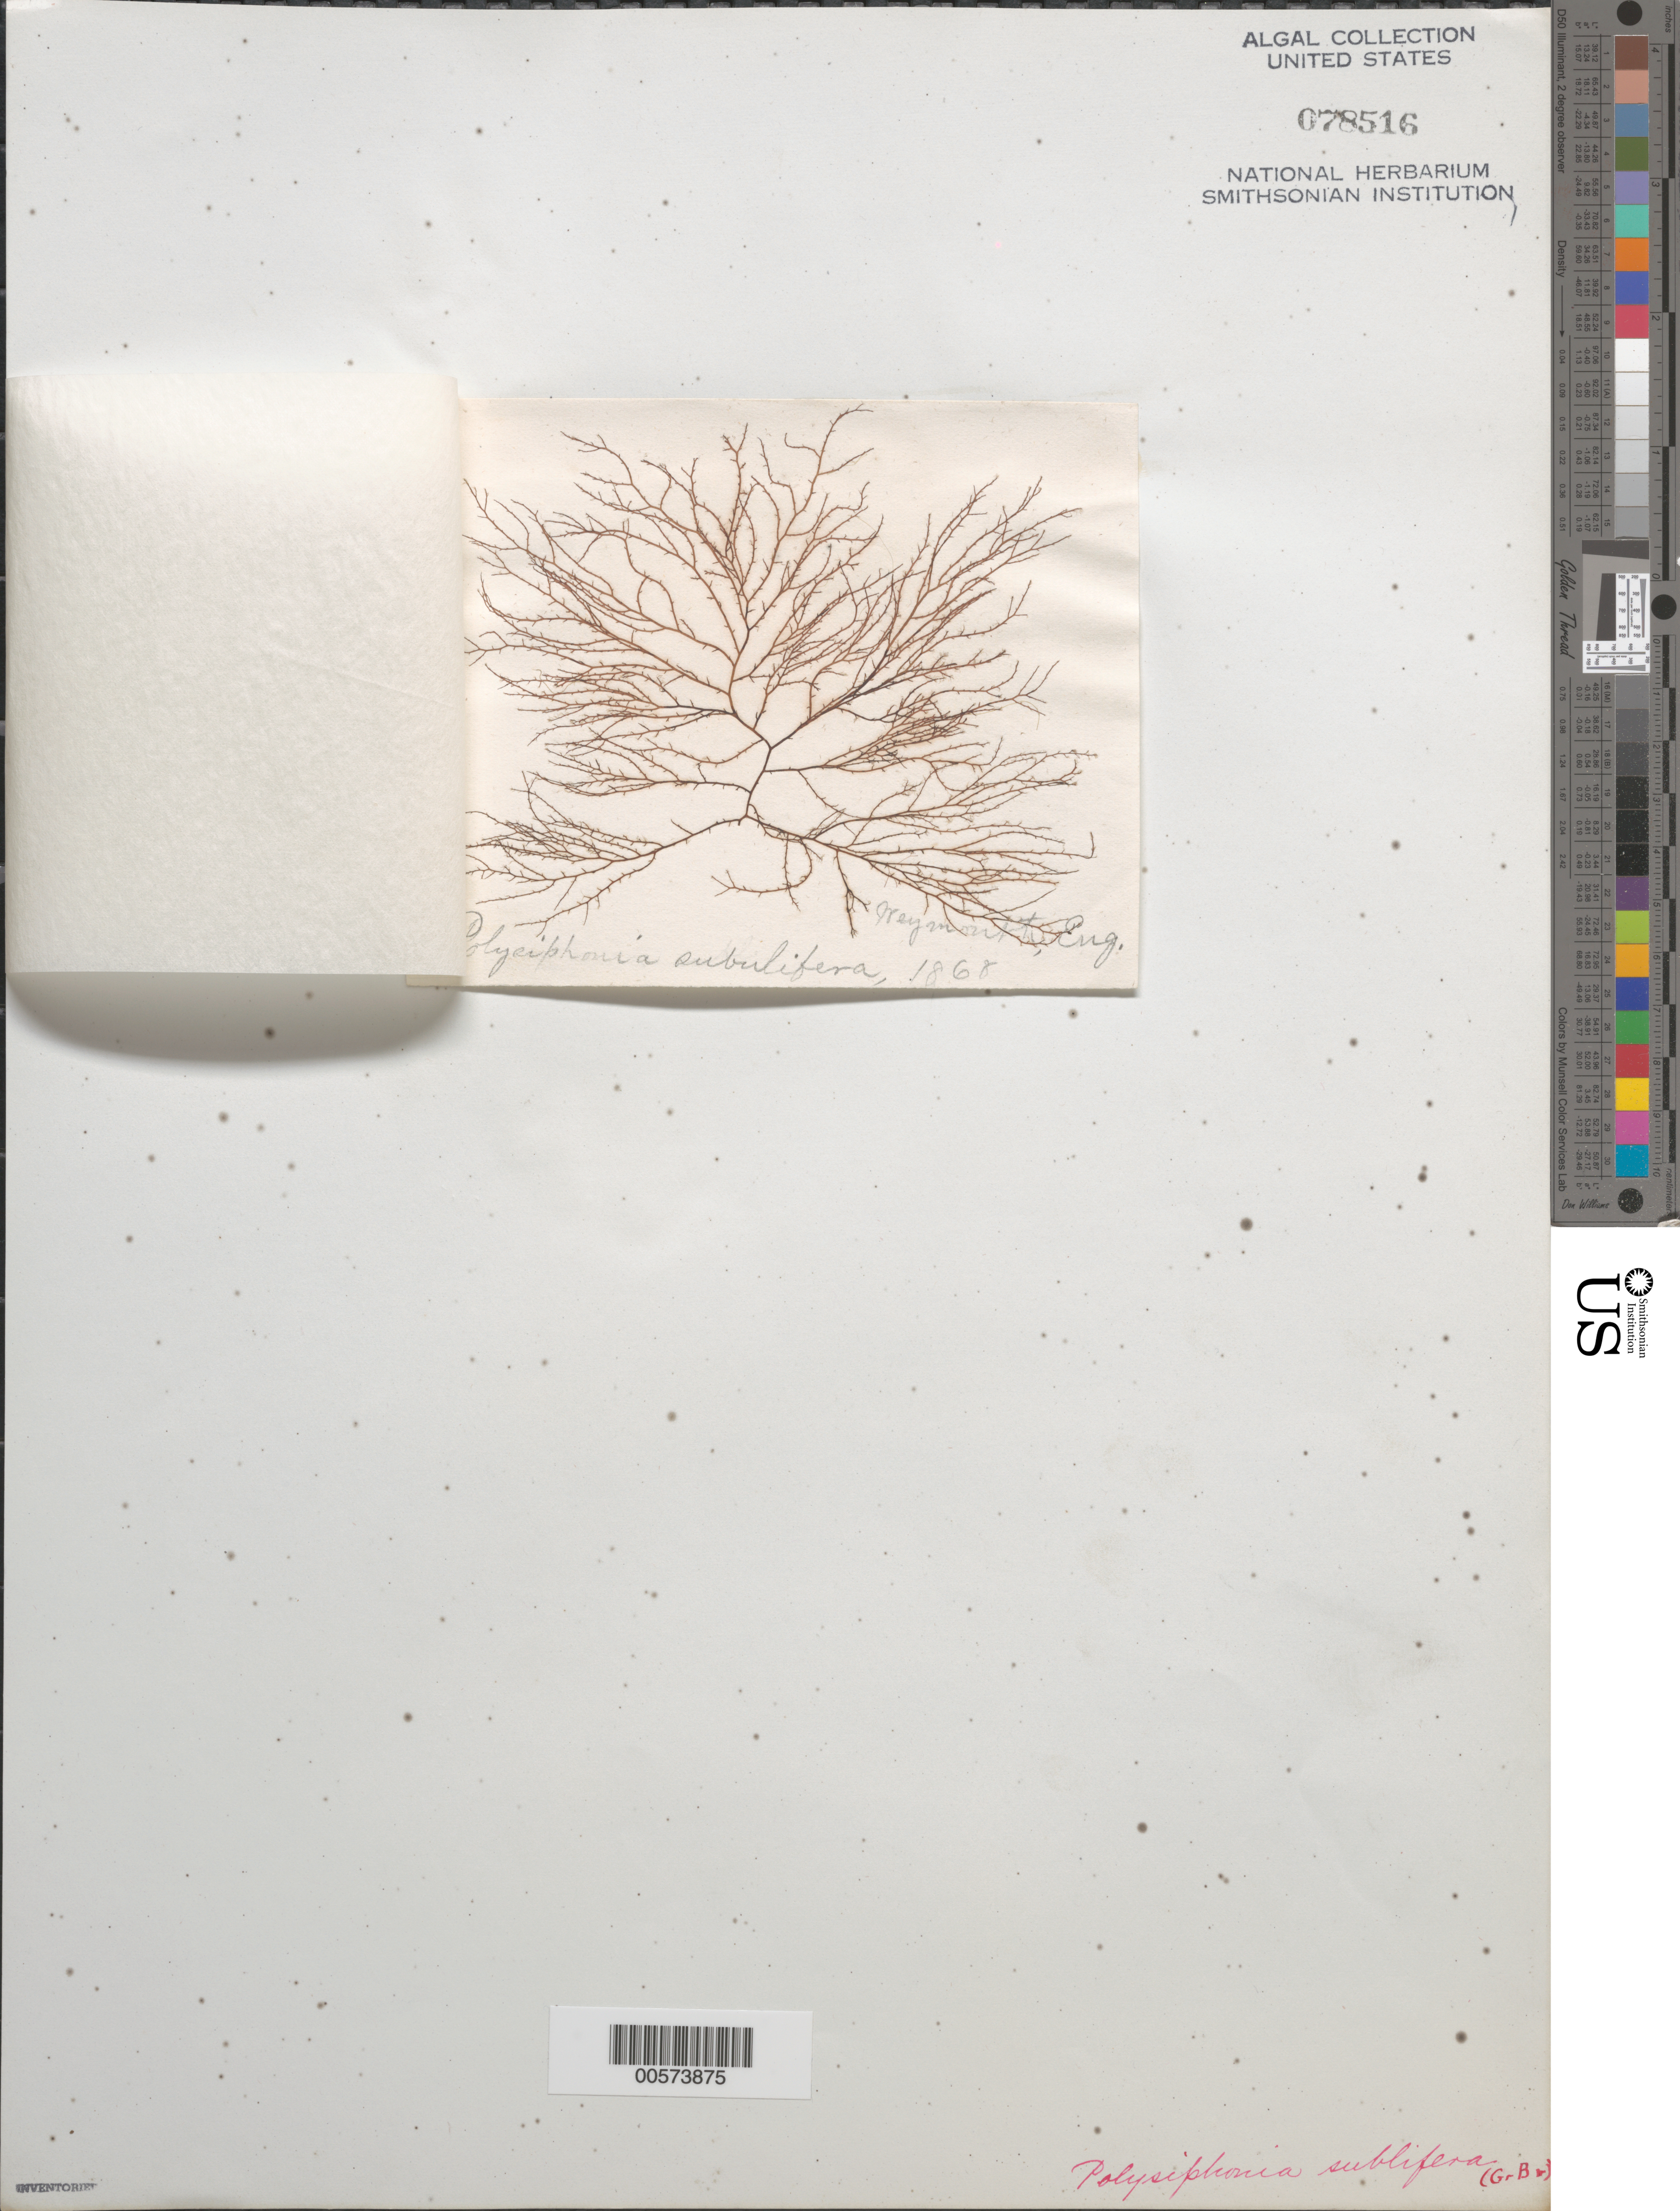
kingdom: Plantae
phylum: Rhodophyta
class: Florideophyceae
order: Ceramiales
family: Rhodomelaceae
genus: Polysiphonia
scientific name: Polysiphonia subulifera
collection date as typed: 1868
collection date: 1868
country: United Kingdom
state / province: England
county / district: Dorset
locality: Weymouth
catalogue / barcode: US 78516